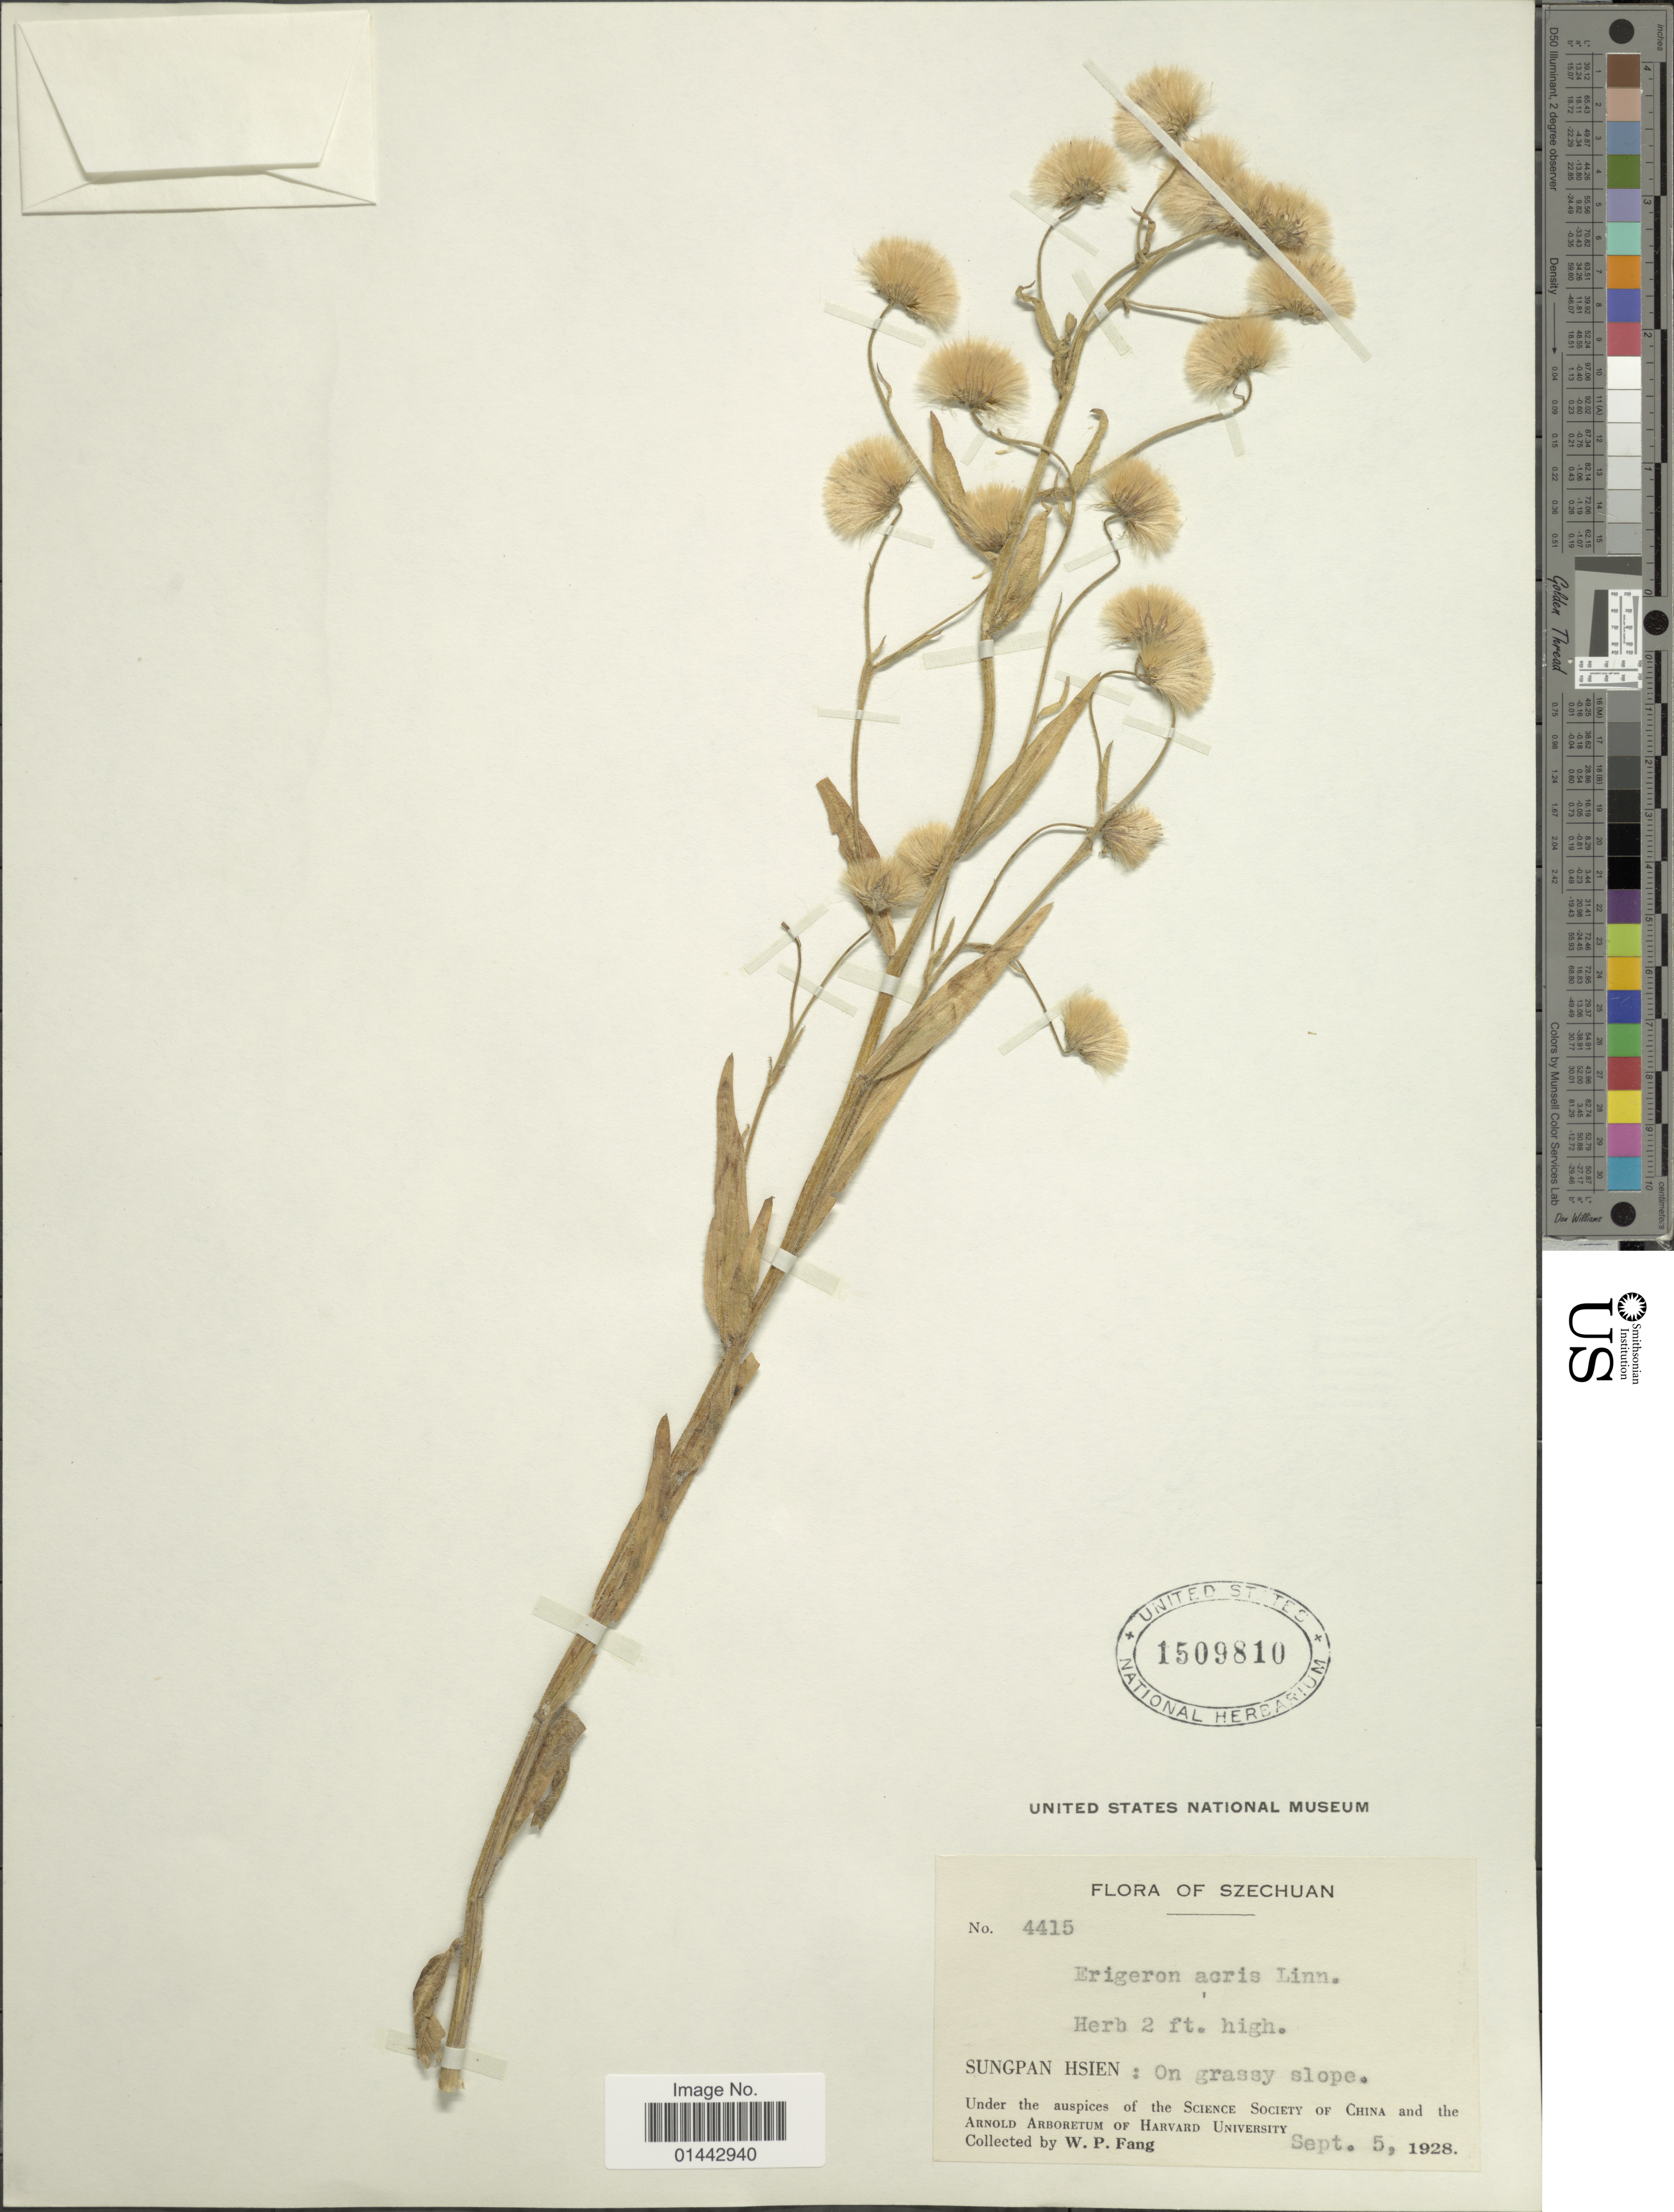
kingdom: Plantae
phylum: Tracheophyta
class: Magnoliopsida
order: Asterales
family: Asteraceae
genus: Erigeron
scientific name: Erigeron acris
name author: L.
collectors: W. P. Fang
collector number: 4415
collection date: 1928-09-05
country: China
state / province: Sichuan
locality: Szechuan, Sungpan Hsien: on grassy slope.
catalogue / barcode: US 1509810